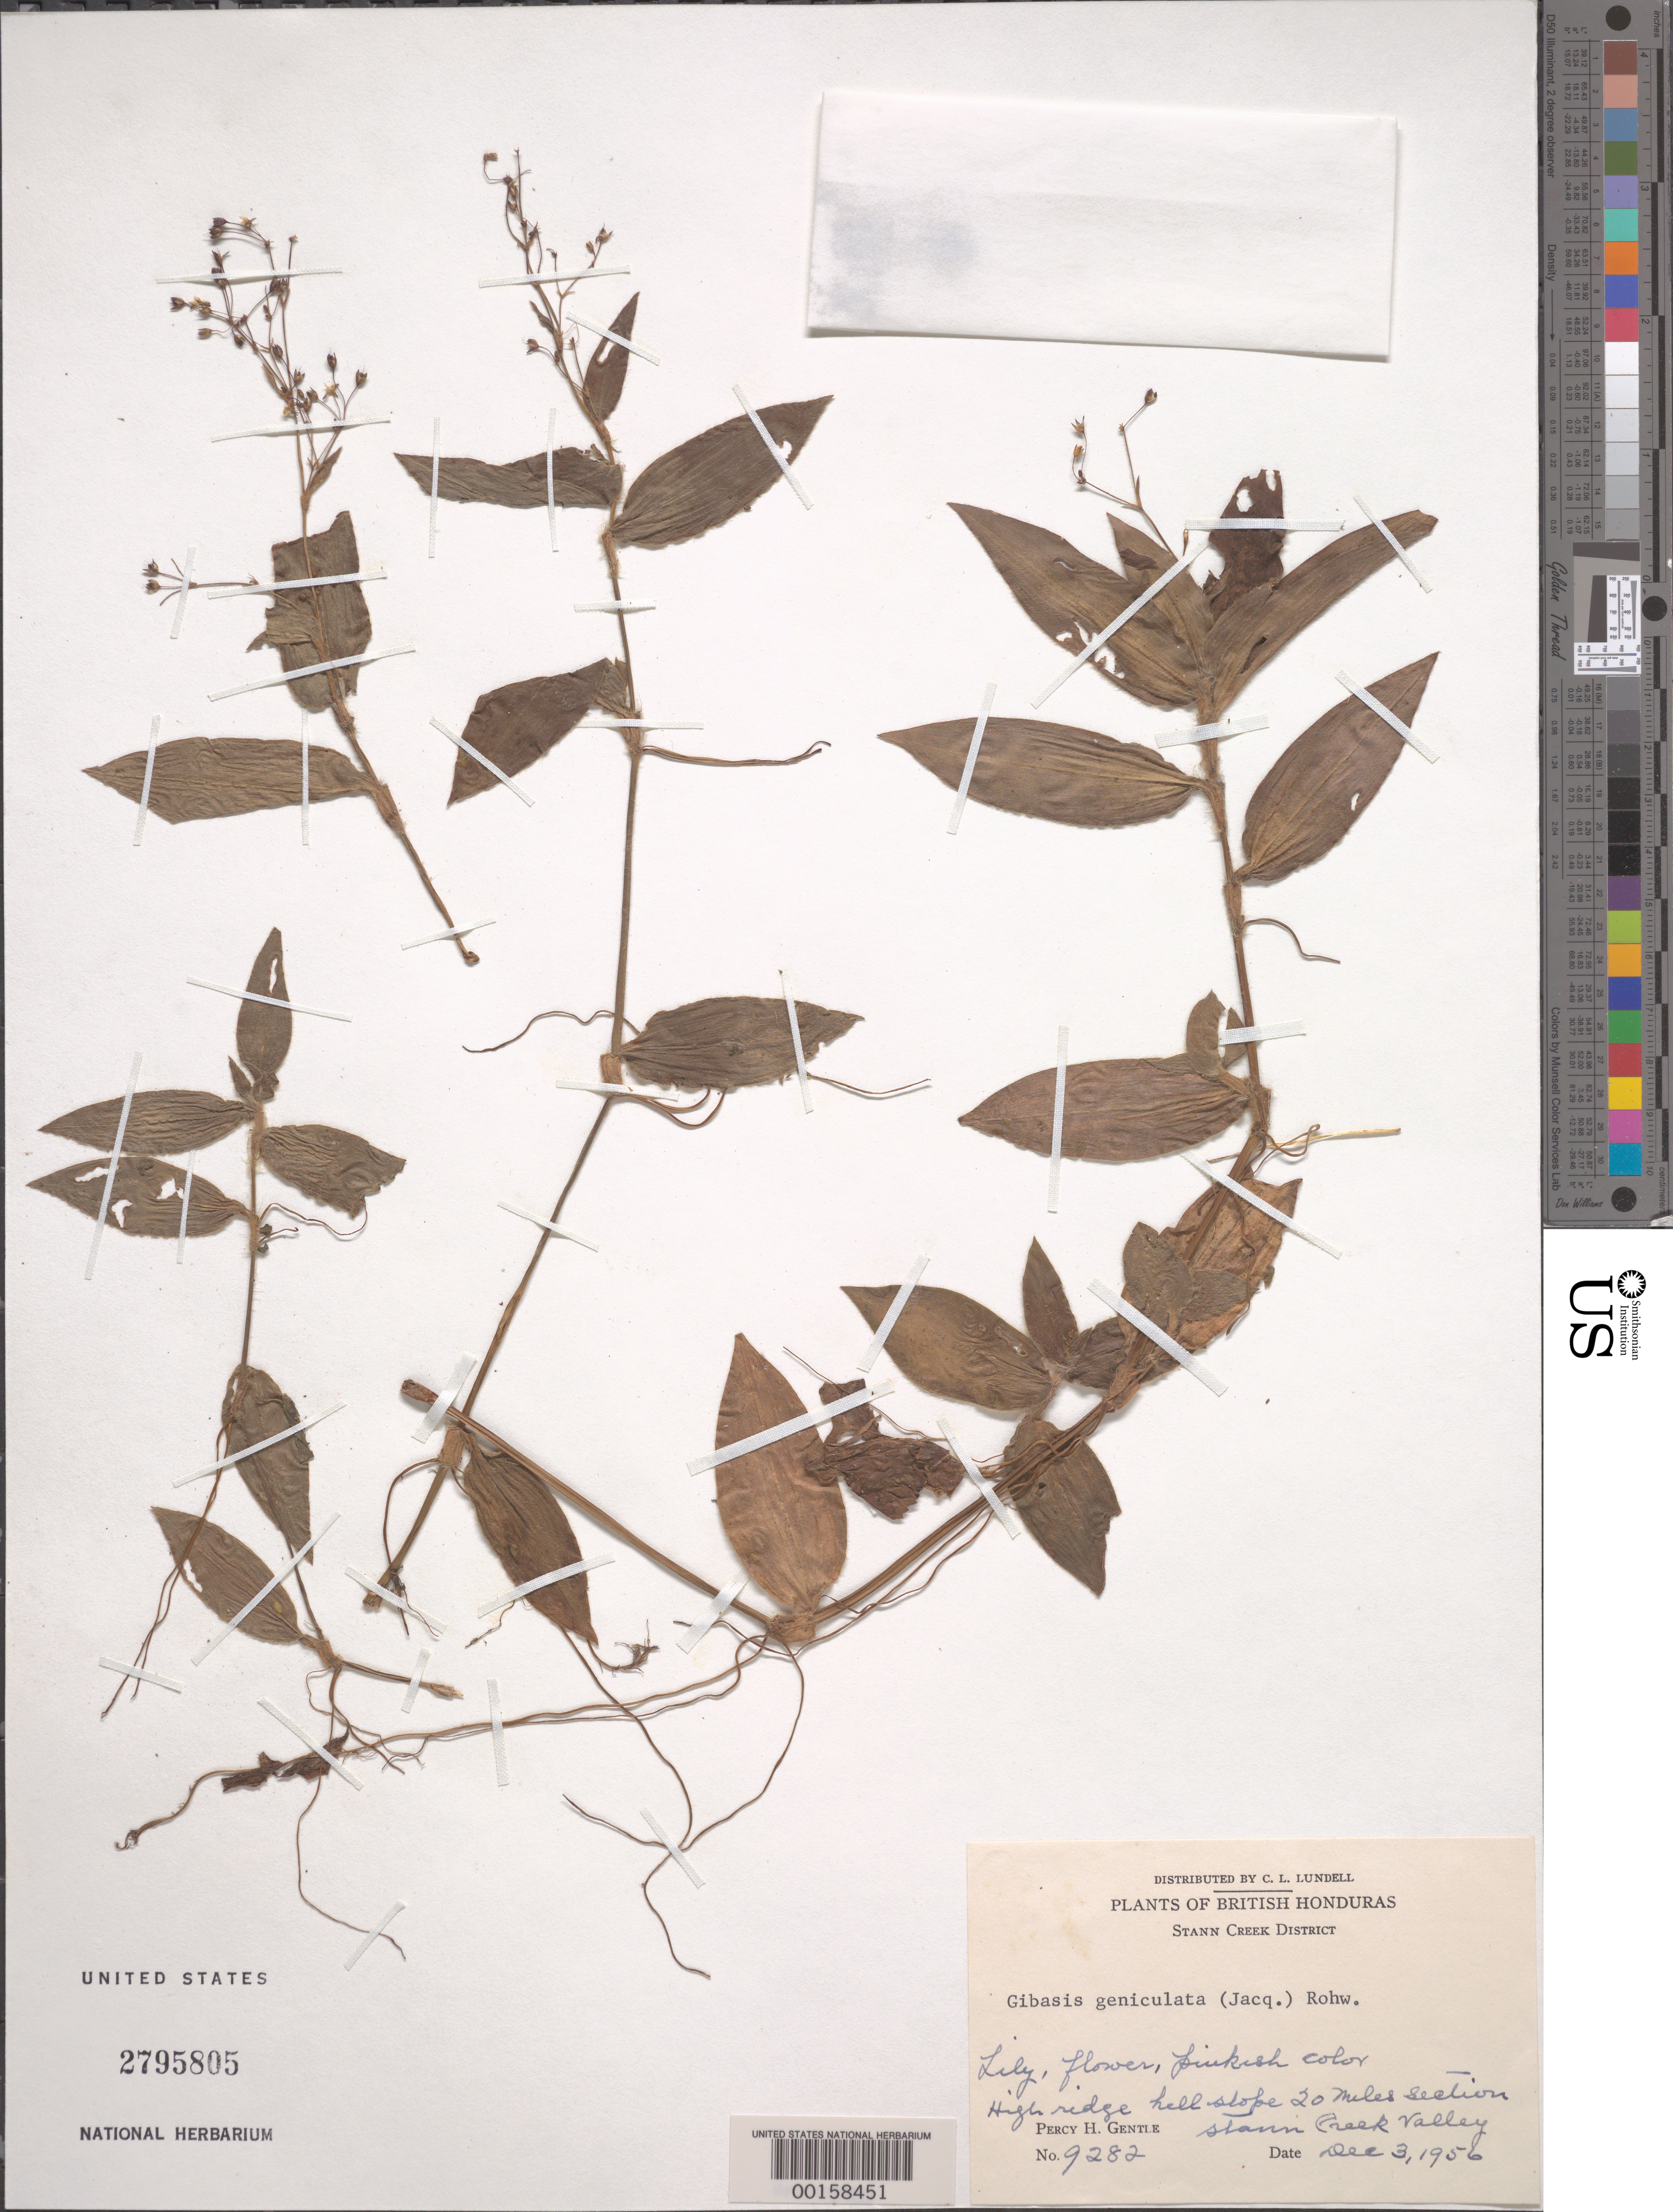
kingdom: Plantae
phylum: Tracheophyta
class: Liliopsida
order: Commelinales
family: Commelinaceae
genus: Gibasis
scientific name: Gibasis geniculata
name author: (Jacq.) Rohweder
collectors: P. H. Gentle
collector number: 9282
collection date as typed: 03 Dec 1956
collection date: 1956-12-03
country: Belize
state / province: Stann Creek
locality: Stann Creek Valley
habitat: High ridge, hill slope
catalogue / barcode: US 2795805